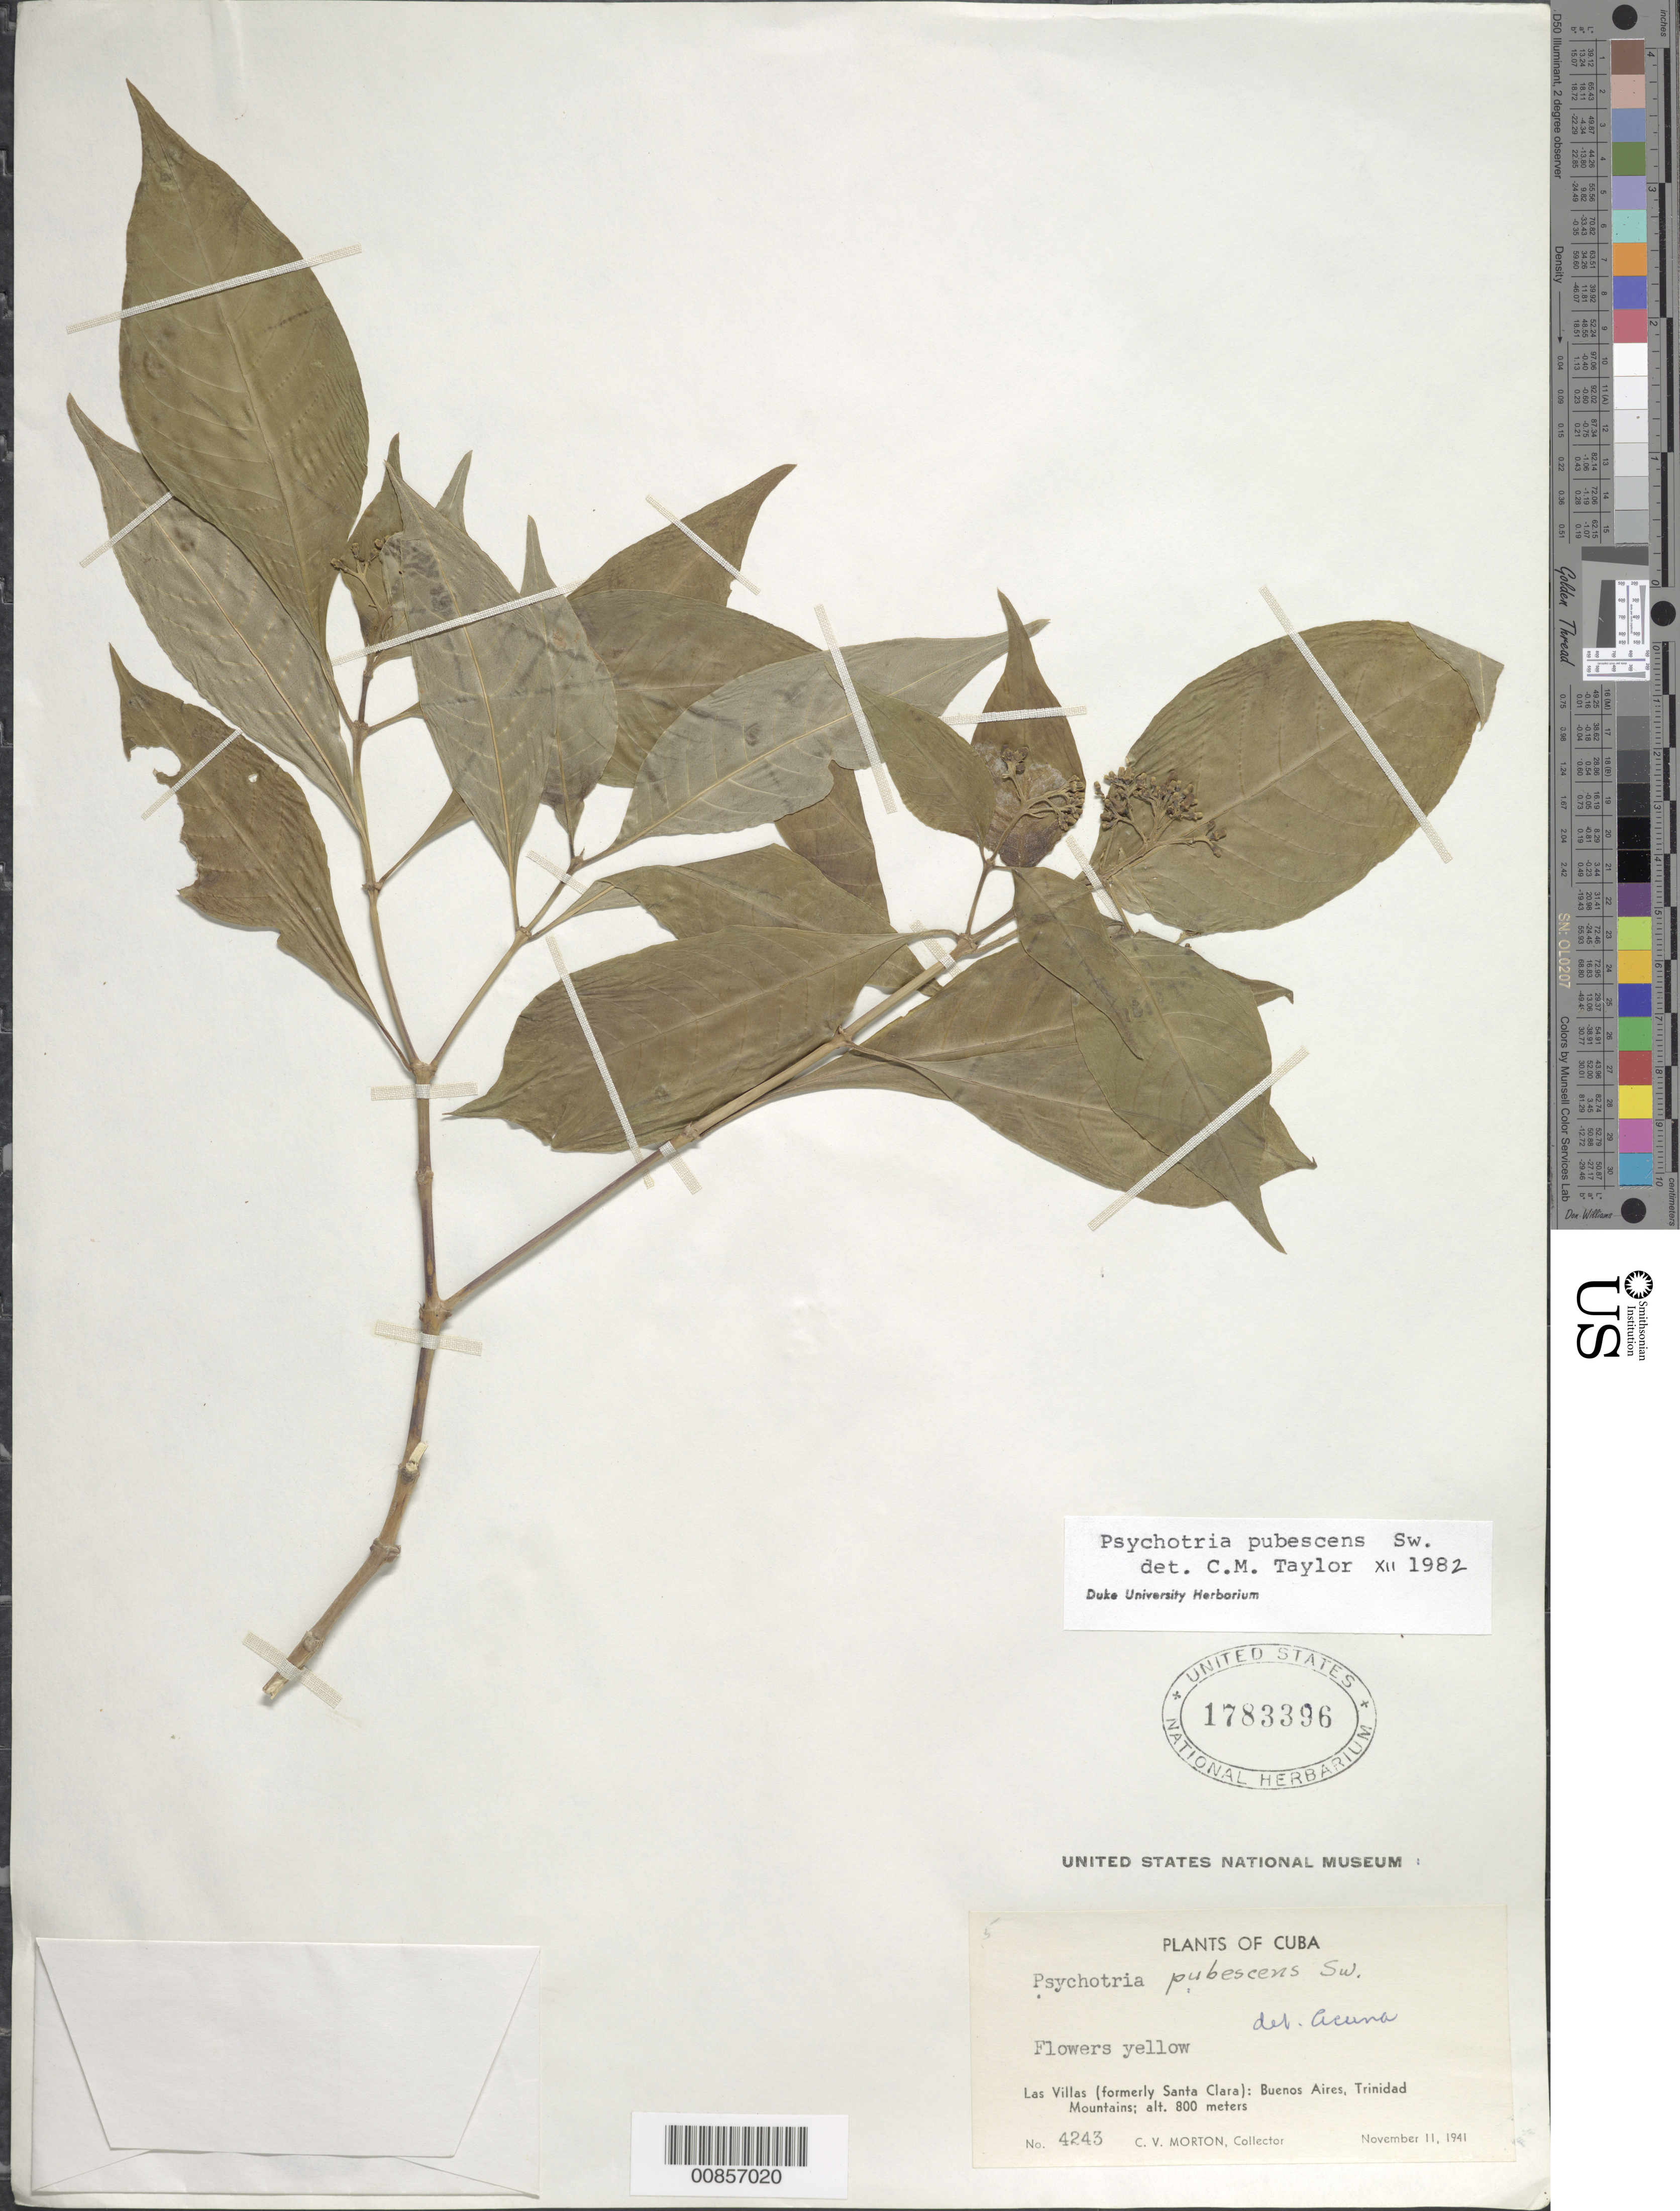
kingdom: Plantae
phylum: Tracheophyta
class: Magnoliopsida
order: Gentianales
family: Rubiaceae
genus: Psychotria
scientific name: Psychotria pubescens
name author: Sw.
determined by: Acuña, J. B.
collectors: C. V. Morton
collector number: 4243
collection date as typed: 11 Nov 1941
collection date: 1941-11-11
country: Cuba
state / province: Las Villas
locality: Buenos Aires, Trinidad Mountains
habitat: Montane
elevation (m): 800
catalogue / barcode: US 1783396